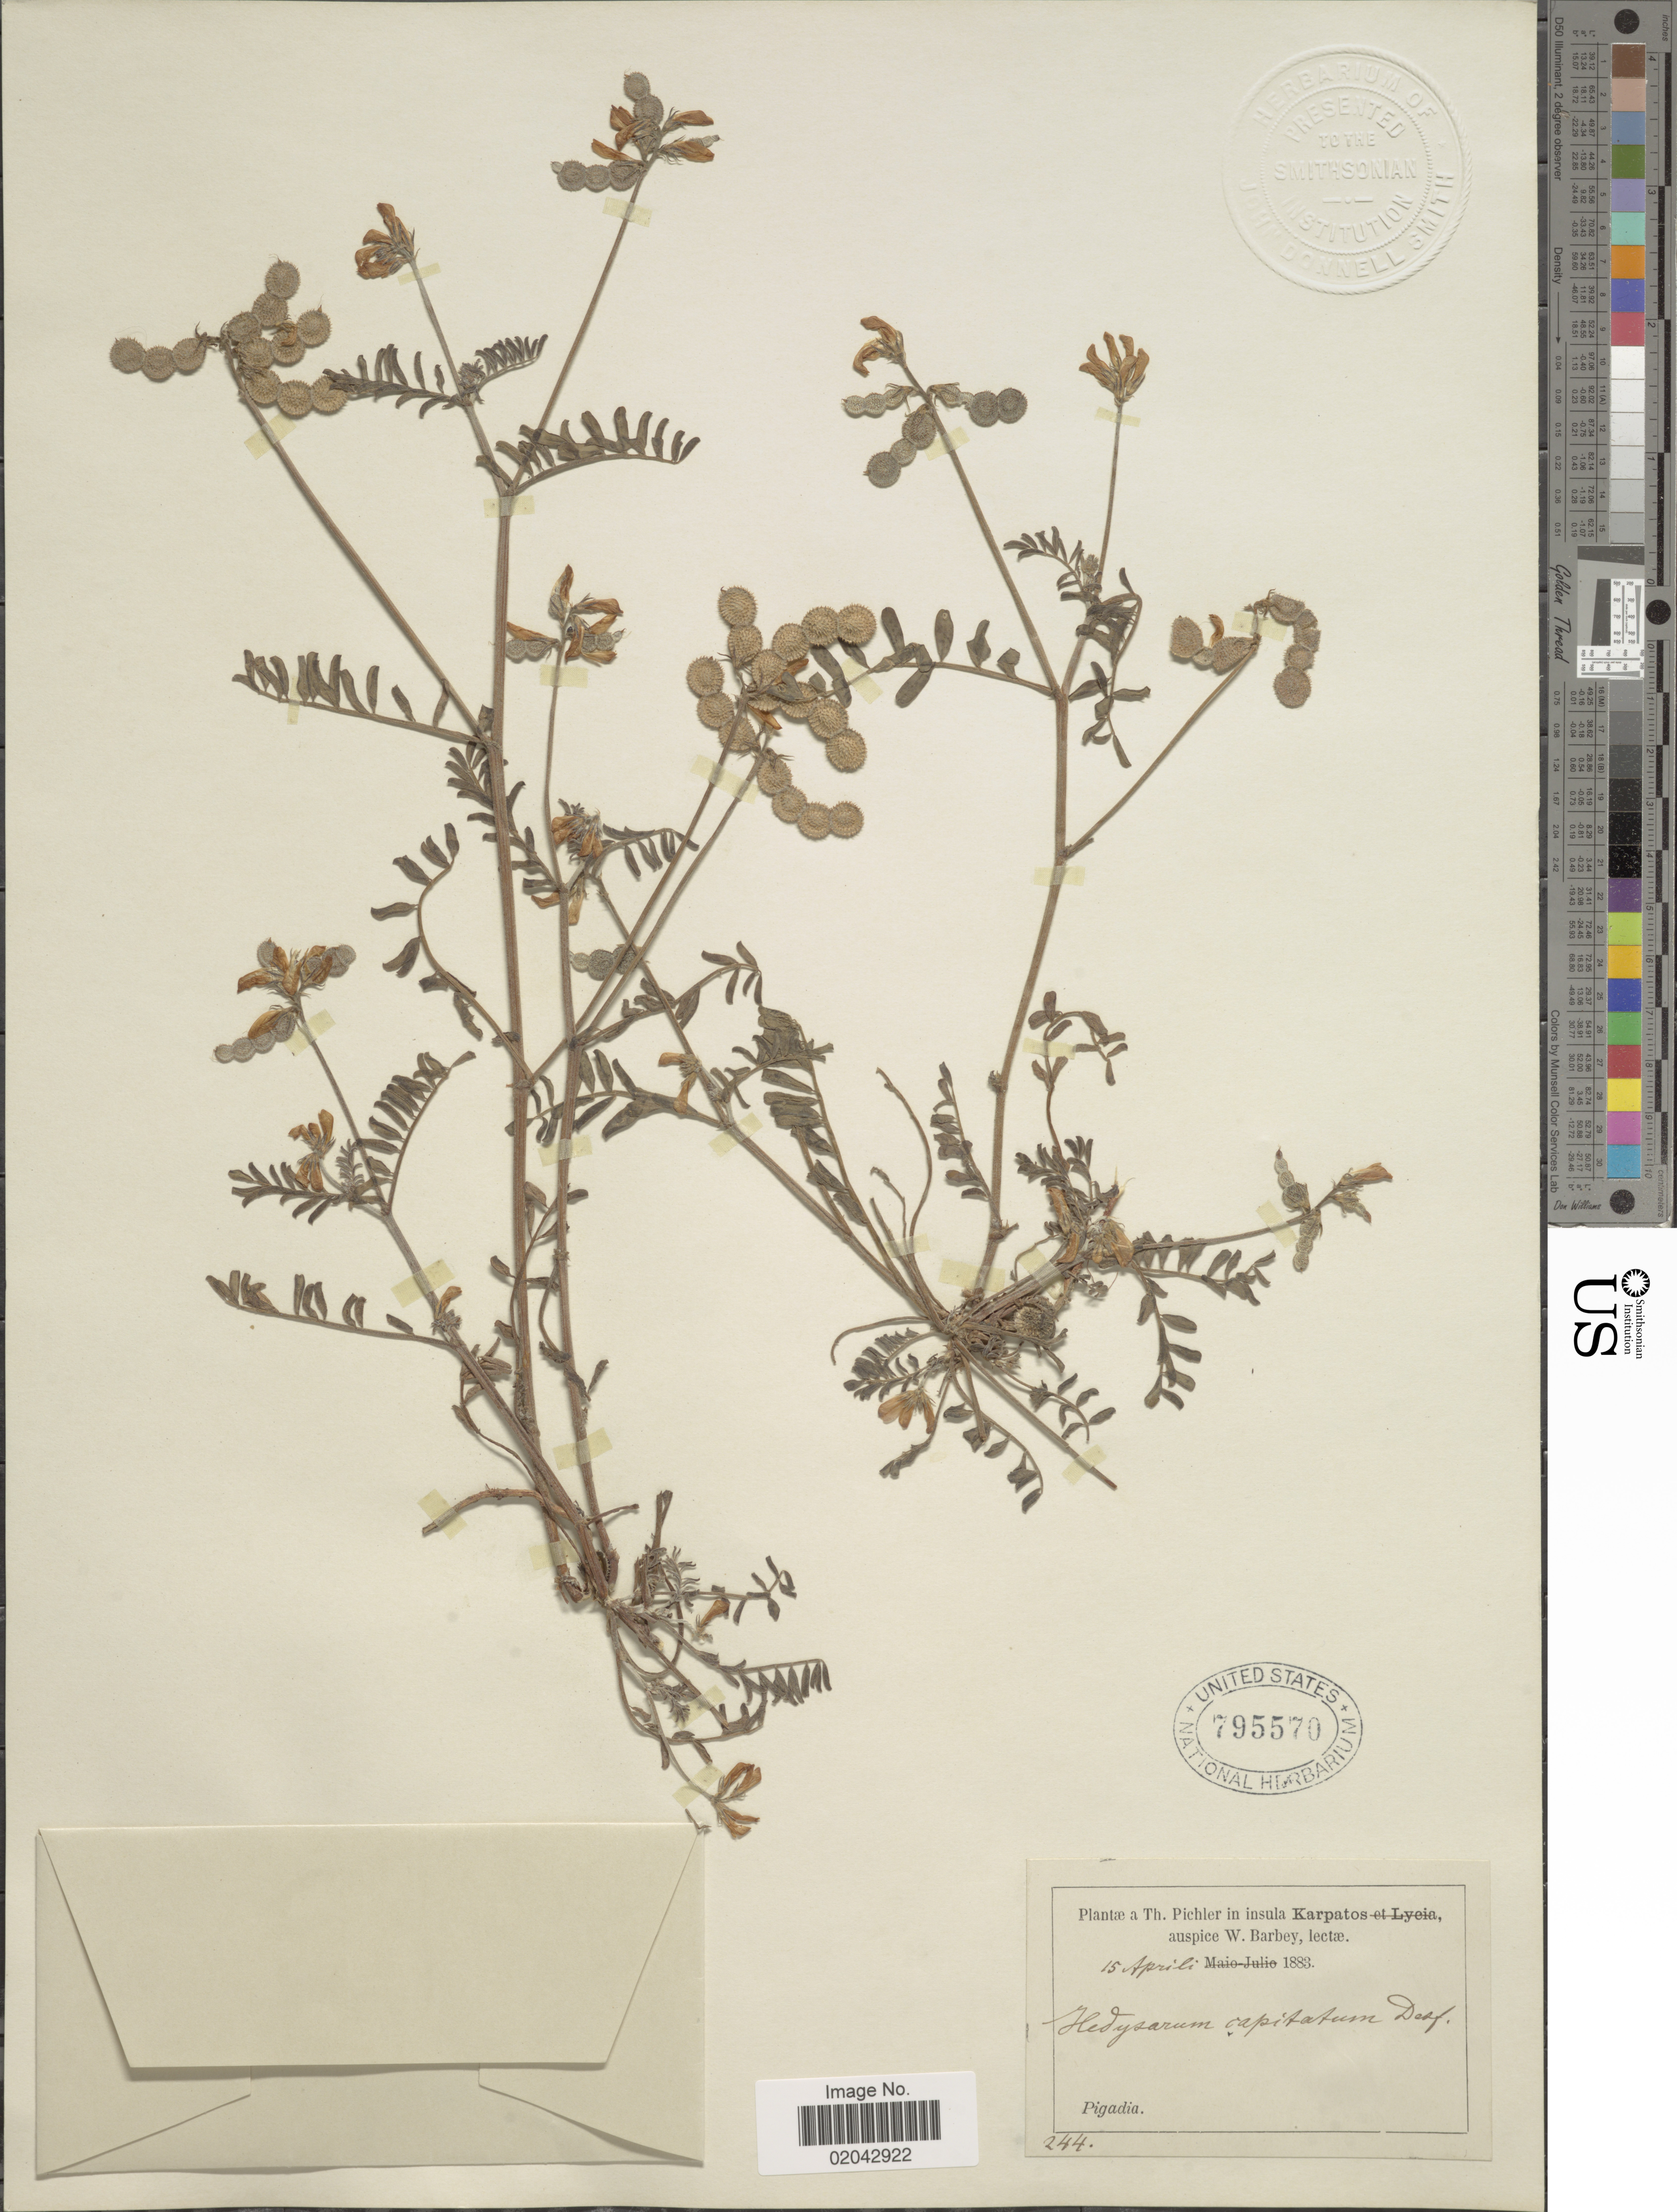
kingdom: Plantae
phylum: Tracheophyta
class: Magnoliopsida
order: Fabales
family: Fabaceae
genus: Hedysarum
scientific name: Hedysarum capitatum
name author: Burm. f.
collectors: T. Pichler & W. Barbey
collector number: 244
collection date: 1883-04-15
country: Greece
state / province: South Aegean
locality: Pigadia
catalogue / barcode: US 795570